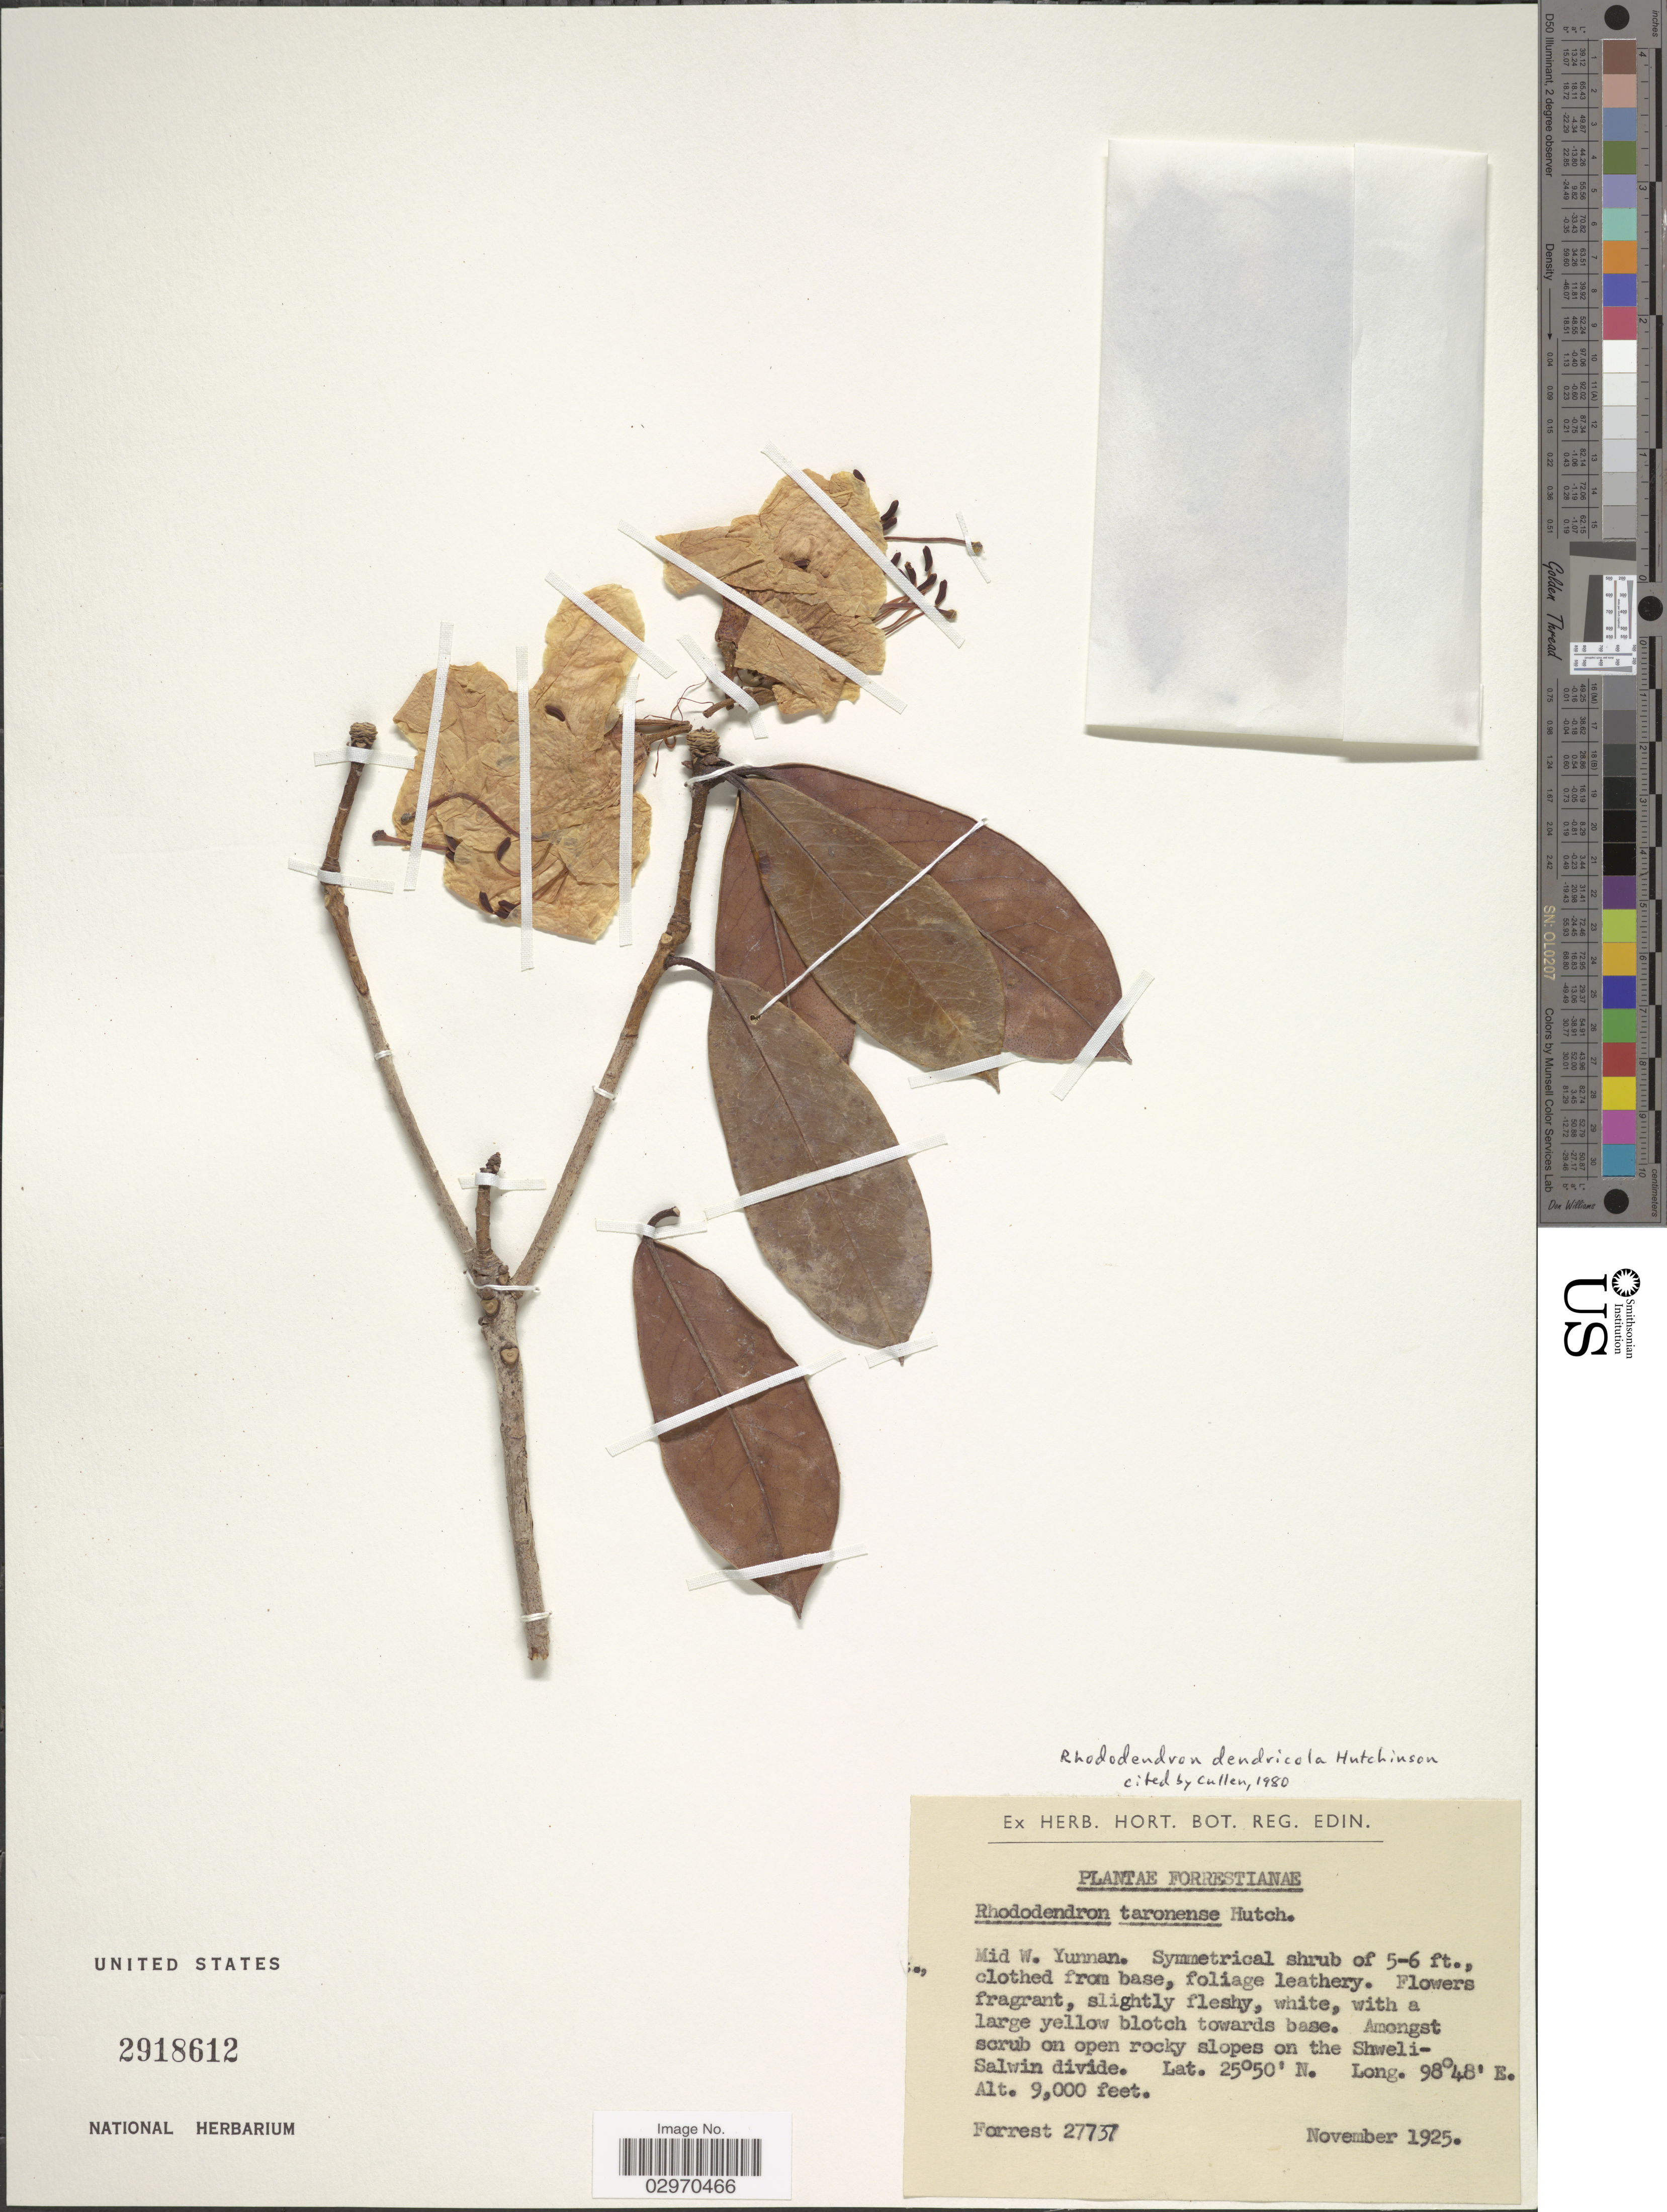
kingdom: Plantae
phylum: Tracheophyta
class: Magnoliopsida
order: Ericales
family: Ericaceae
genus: Rhododendron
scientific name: Rhododendron dendricola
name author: Hutch.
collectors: -. Forrest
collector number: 27737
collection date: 1925-11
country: China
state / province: Yunnan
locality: Mid W. Yunnan. On open rocky slopes on the Shweli-Salwin divide.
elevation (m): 2743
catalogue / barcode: US 2918612